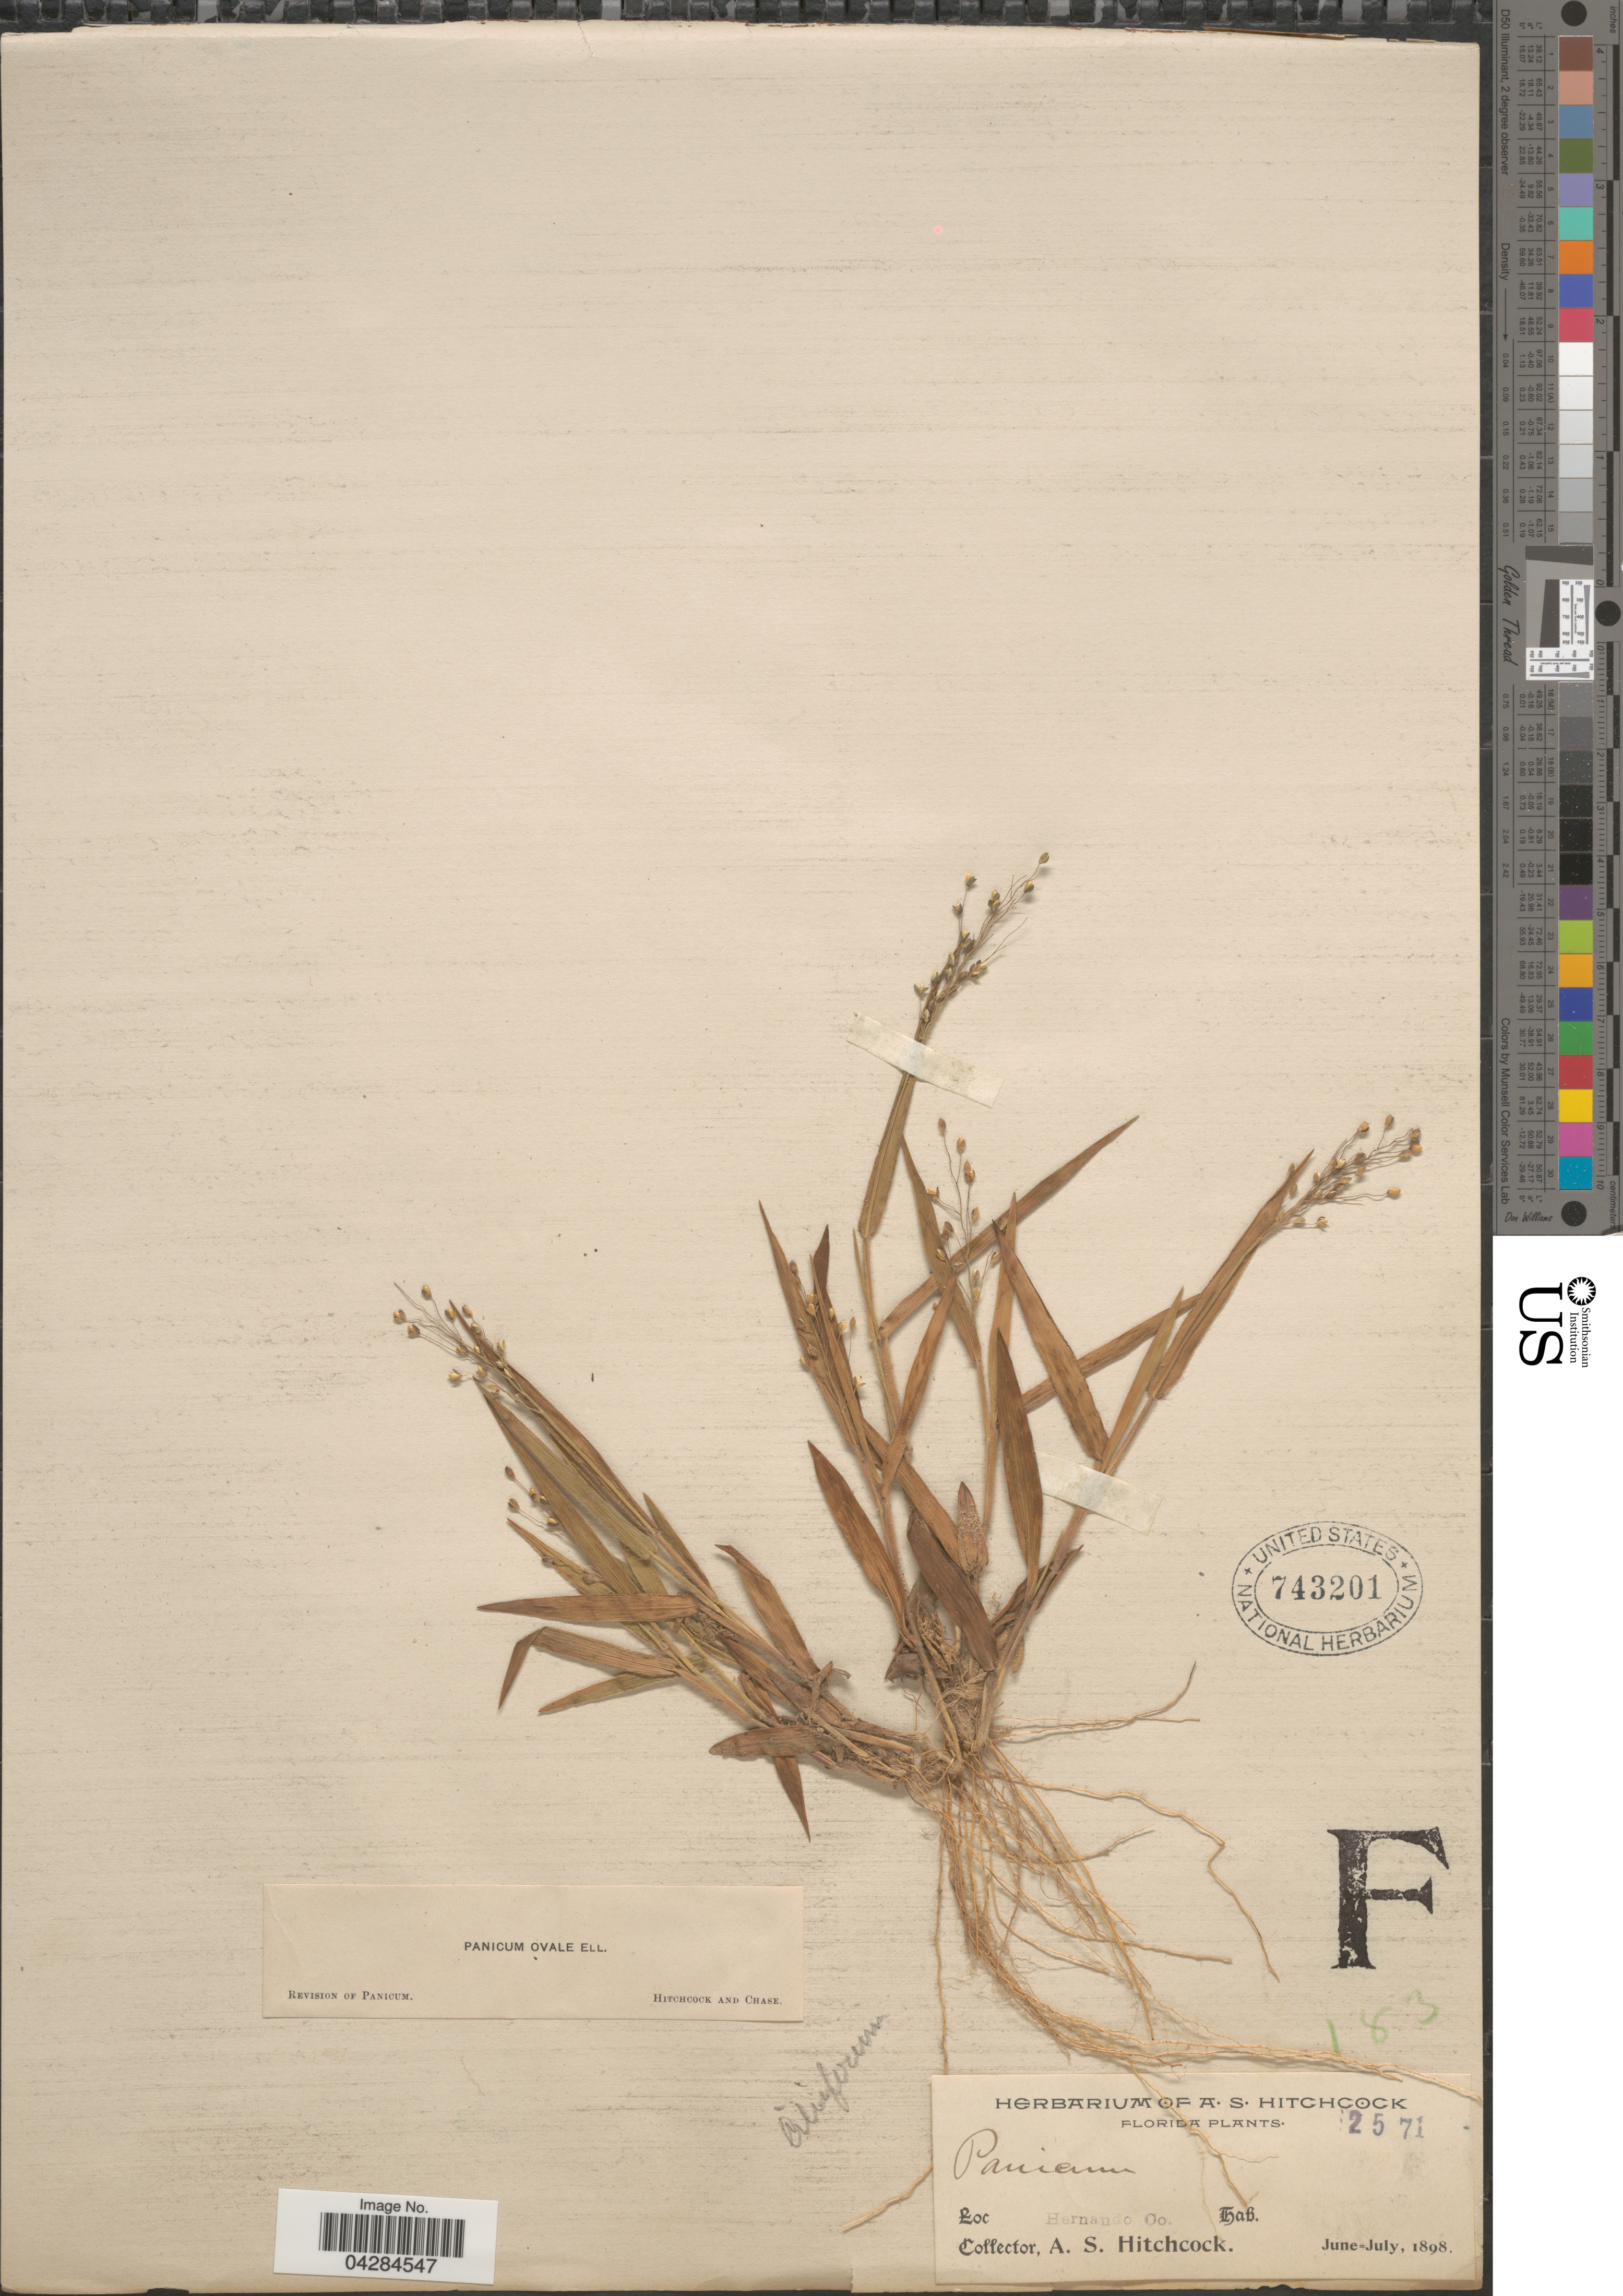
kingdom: Plantae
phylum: Tracheophyta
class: Liliopsida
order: Poales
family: Poaceae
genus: Dichanthelium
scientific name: Dichanthelium ovale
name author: (Elliott) Gould & C.A. Clark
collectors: A. S. Hitchcock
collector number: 2571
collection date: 1898-06/1898-07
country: United States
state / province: Florida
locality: Hernando Co.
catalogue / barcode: US 743201